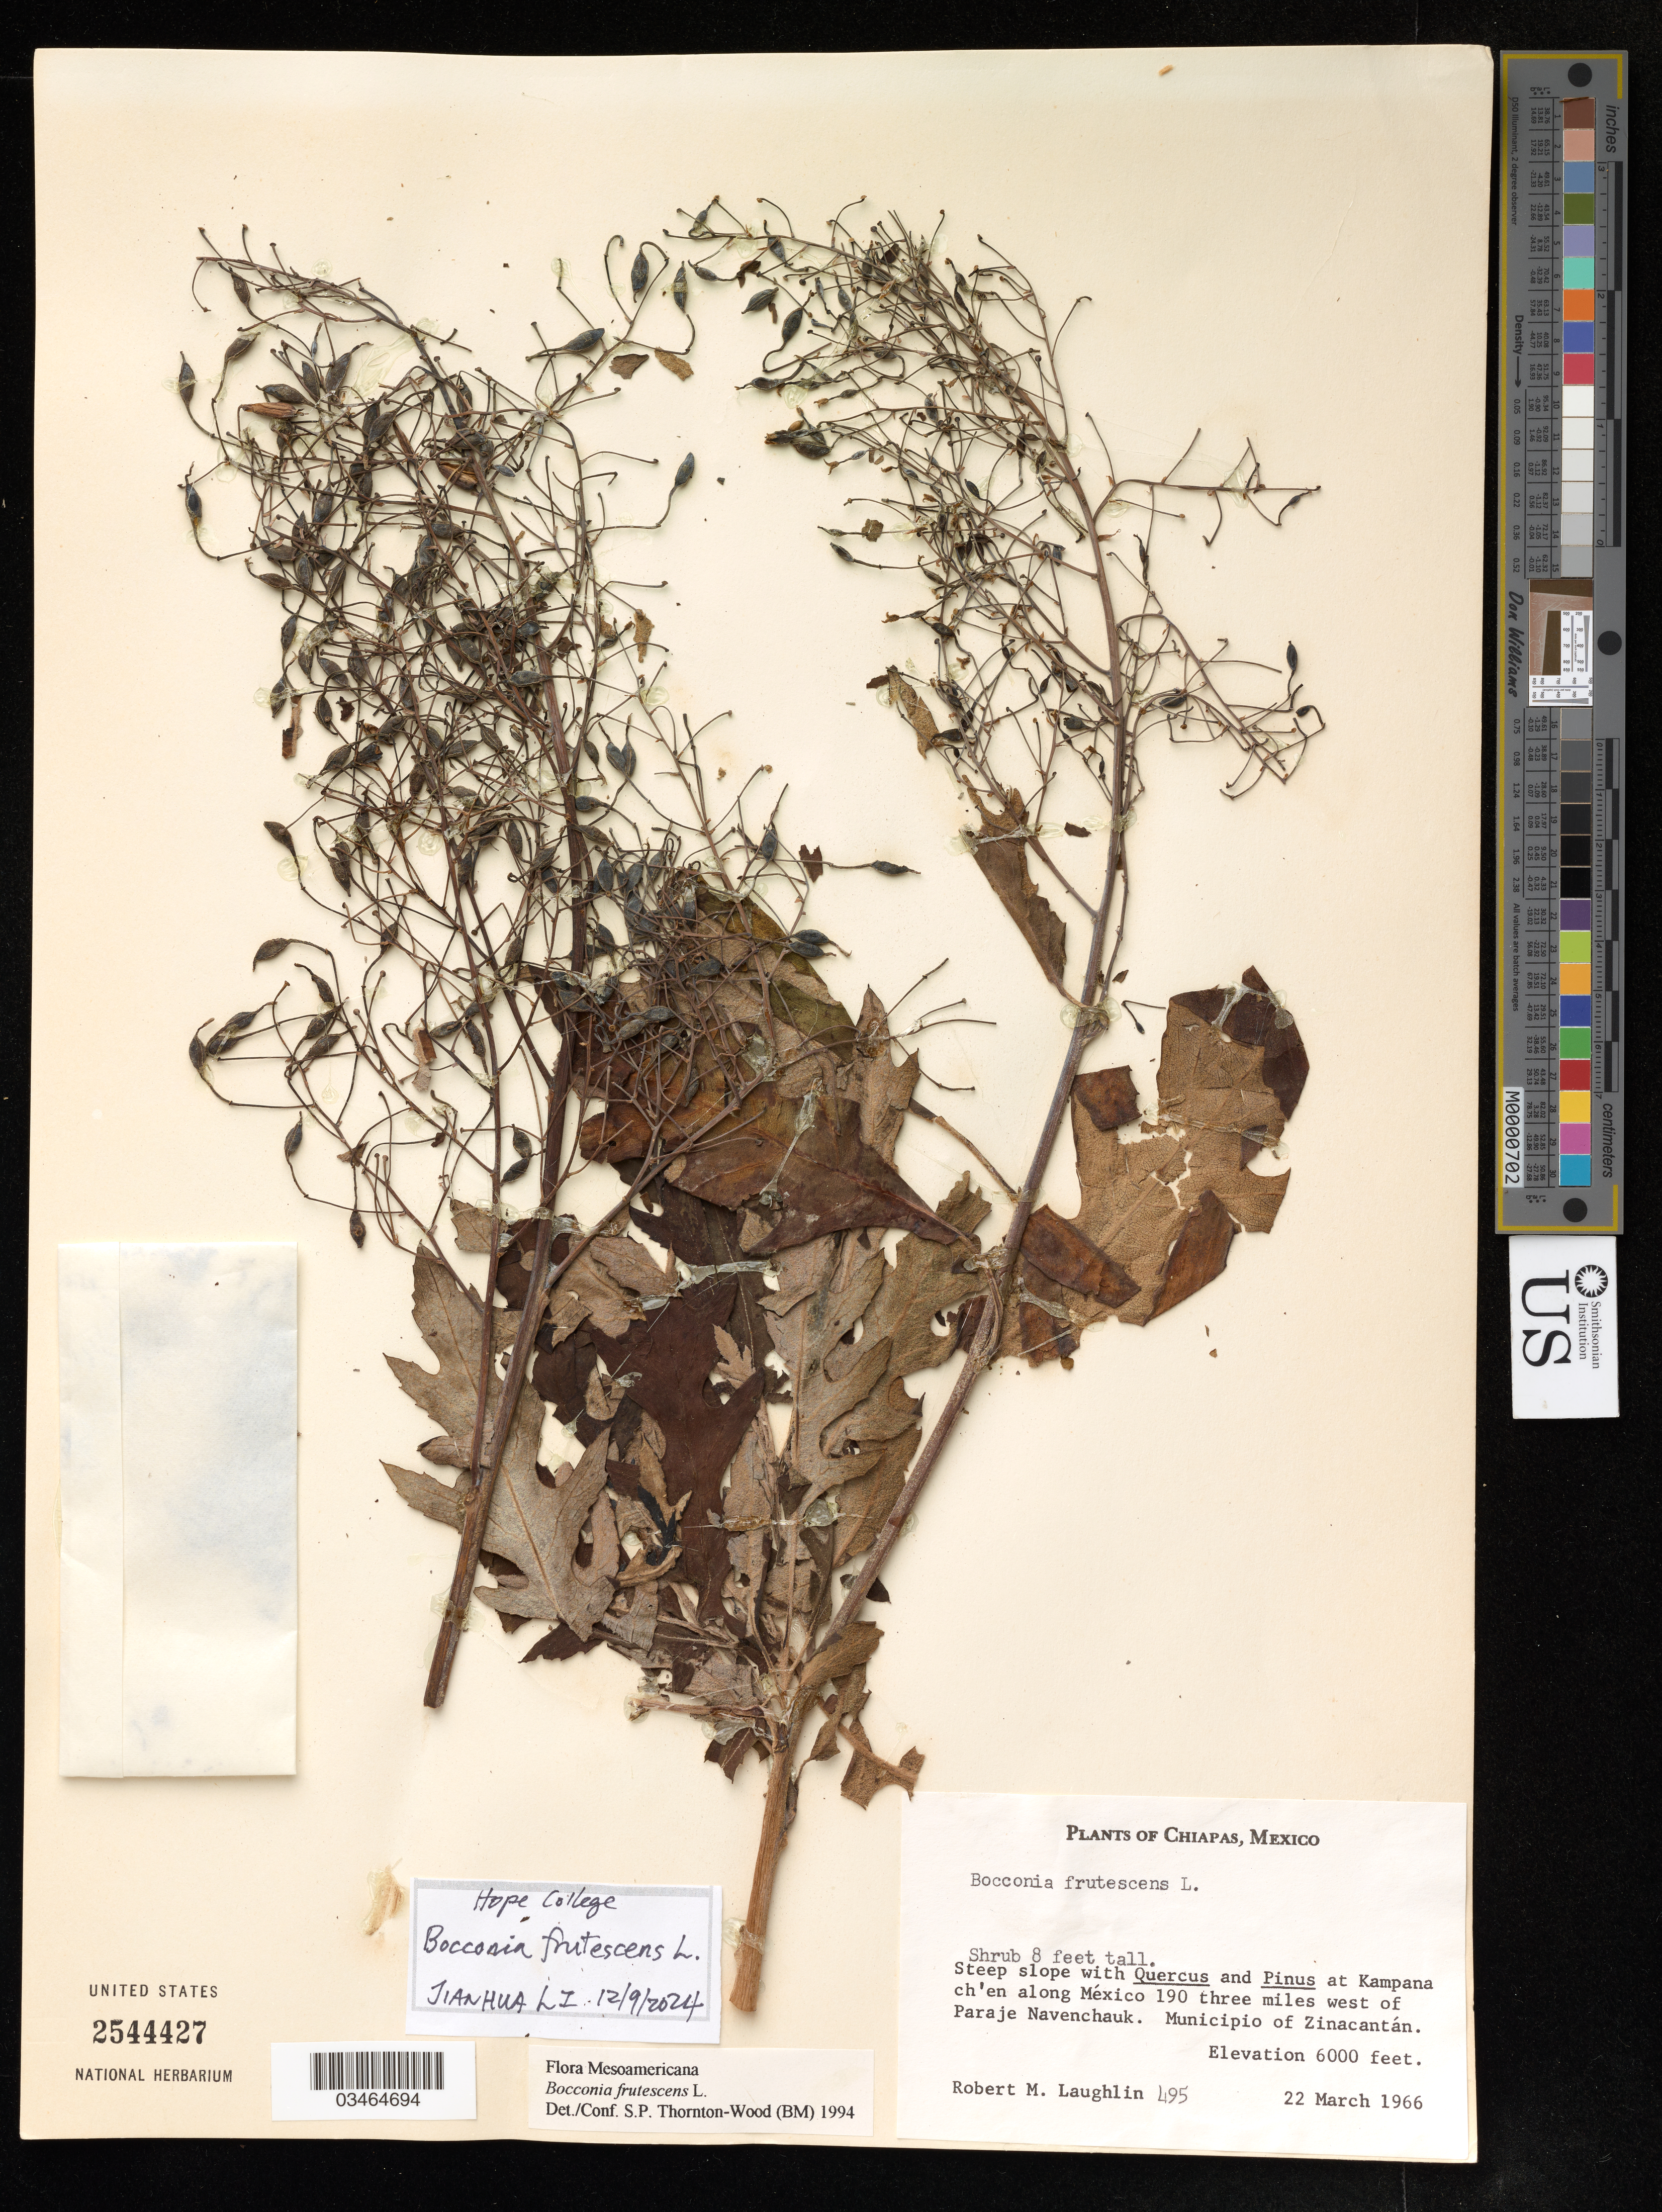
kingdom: Plantae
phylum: Tracheophyta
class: Magnoliopsida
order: Ranunculales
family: Papaveraceae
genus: Bocconia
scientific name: Bocconia frutescens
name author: L.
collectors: R. M. Laughlin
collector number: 495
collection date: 1966-03-22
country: Mexico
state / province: Chiapas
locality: At Kampana ch'en along México 190 three miles west of Paraje Navenchauk. Municipio of Zinacantán.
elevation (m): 1829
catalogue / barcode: US 2544427